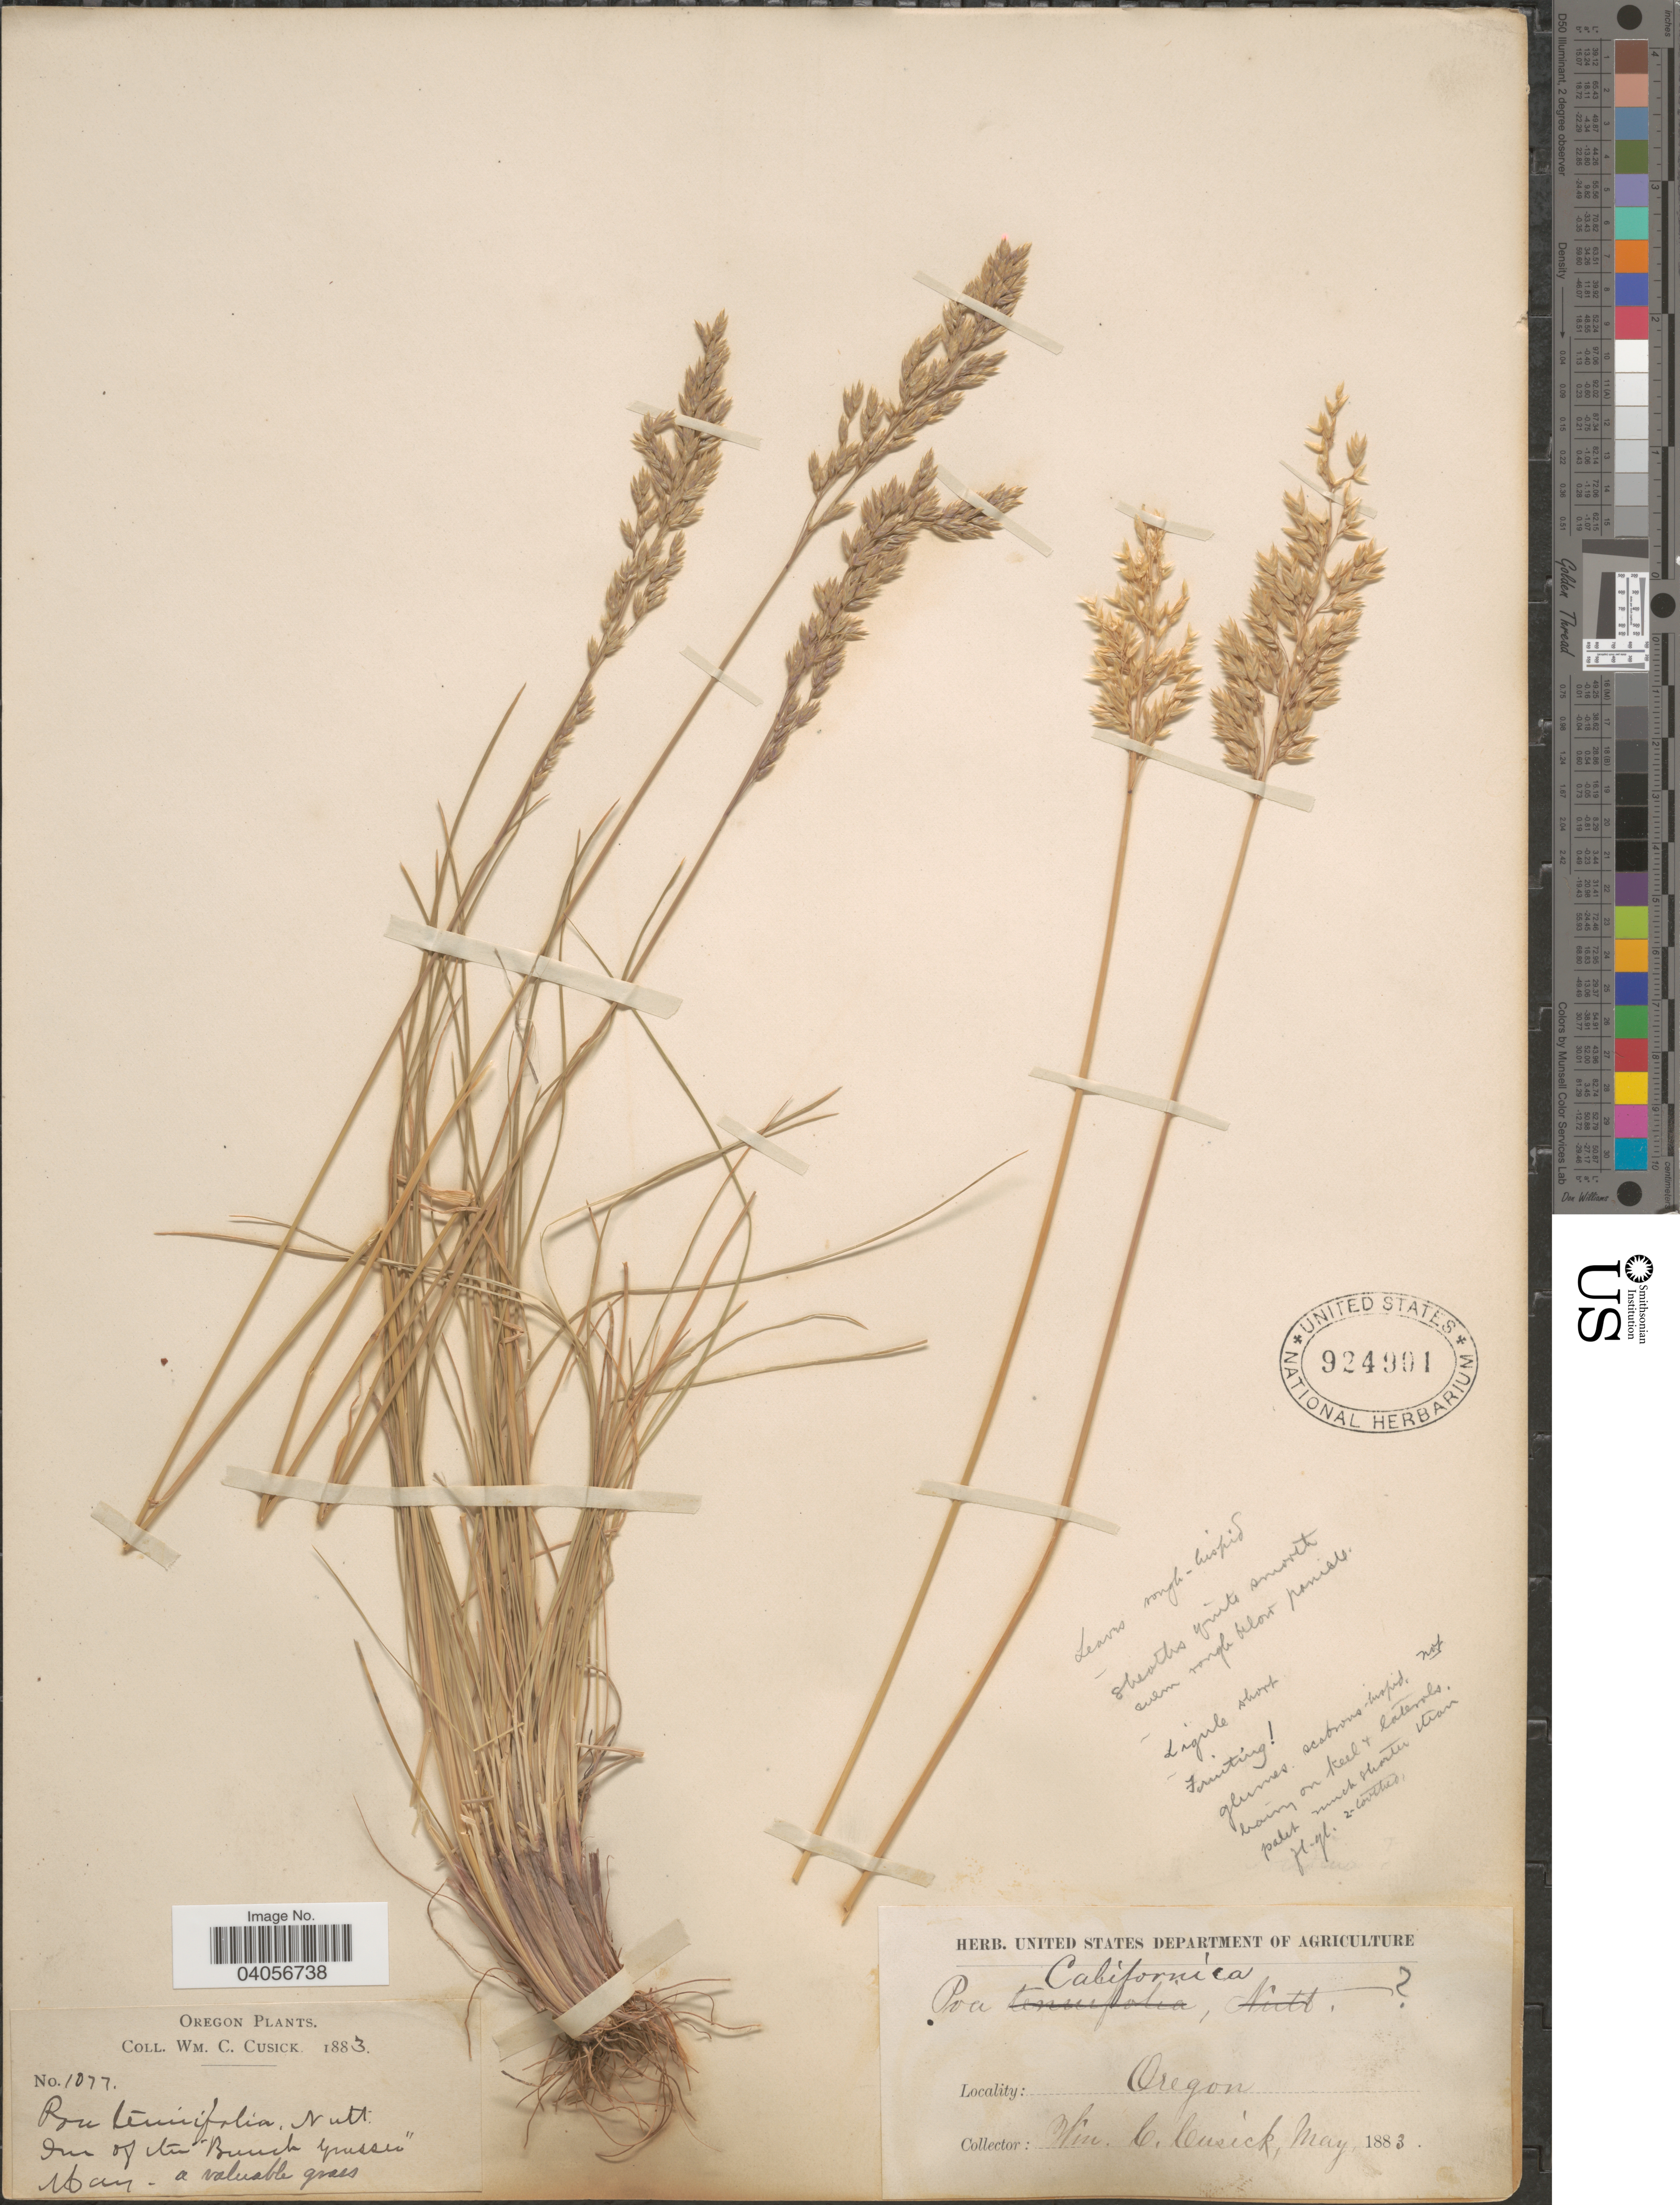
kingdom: Plantae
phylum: Tracheophyta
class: Liliopsida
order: Poales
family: Poaceae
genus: Poa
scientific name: Poa cusickii subsp. cusickii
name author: Vasey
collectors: W. C. Cusick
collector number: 1077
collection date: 1883-05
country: United States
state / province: Oregon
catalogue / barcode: US 924901